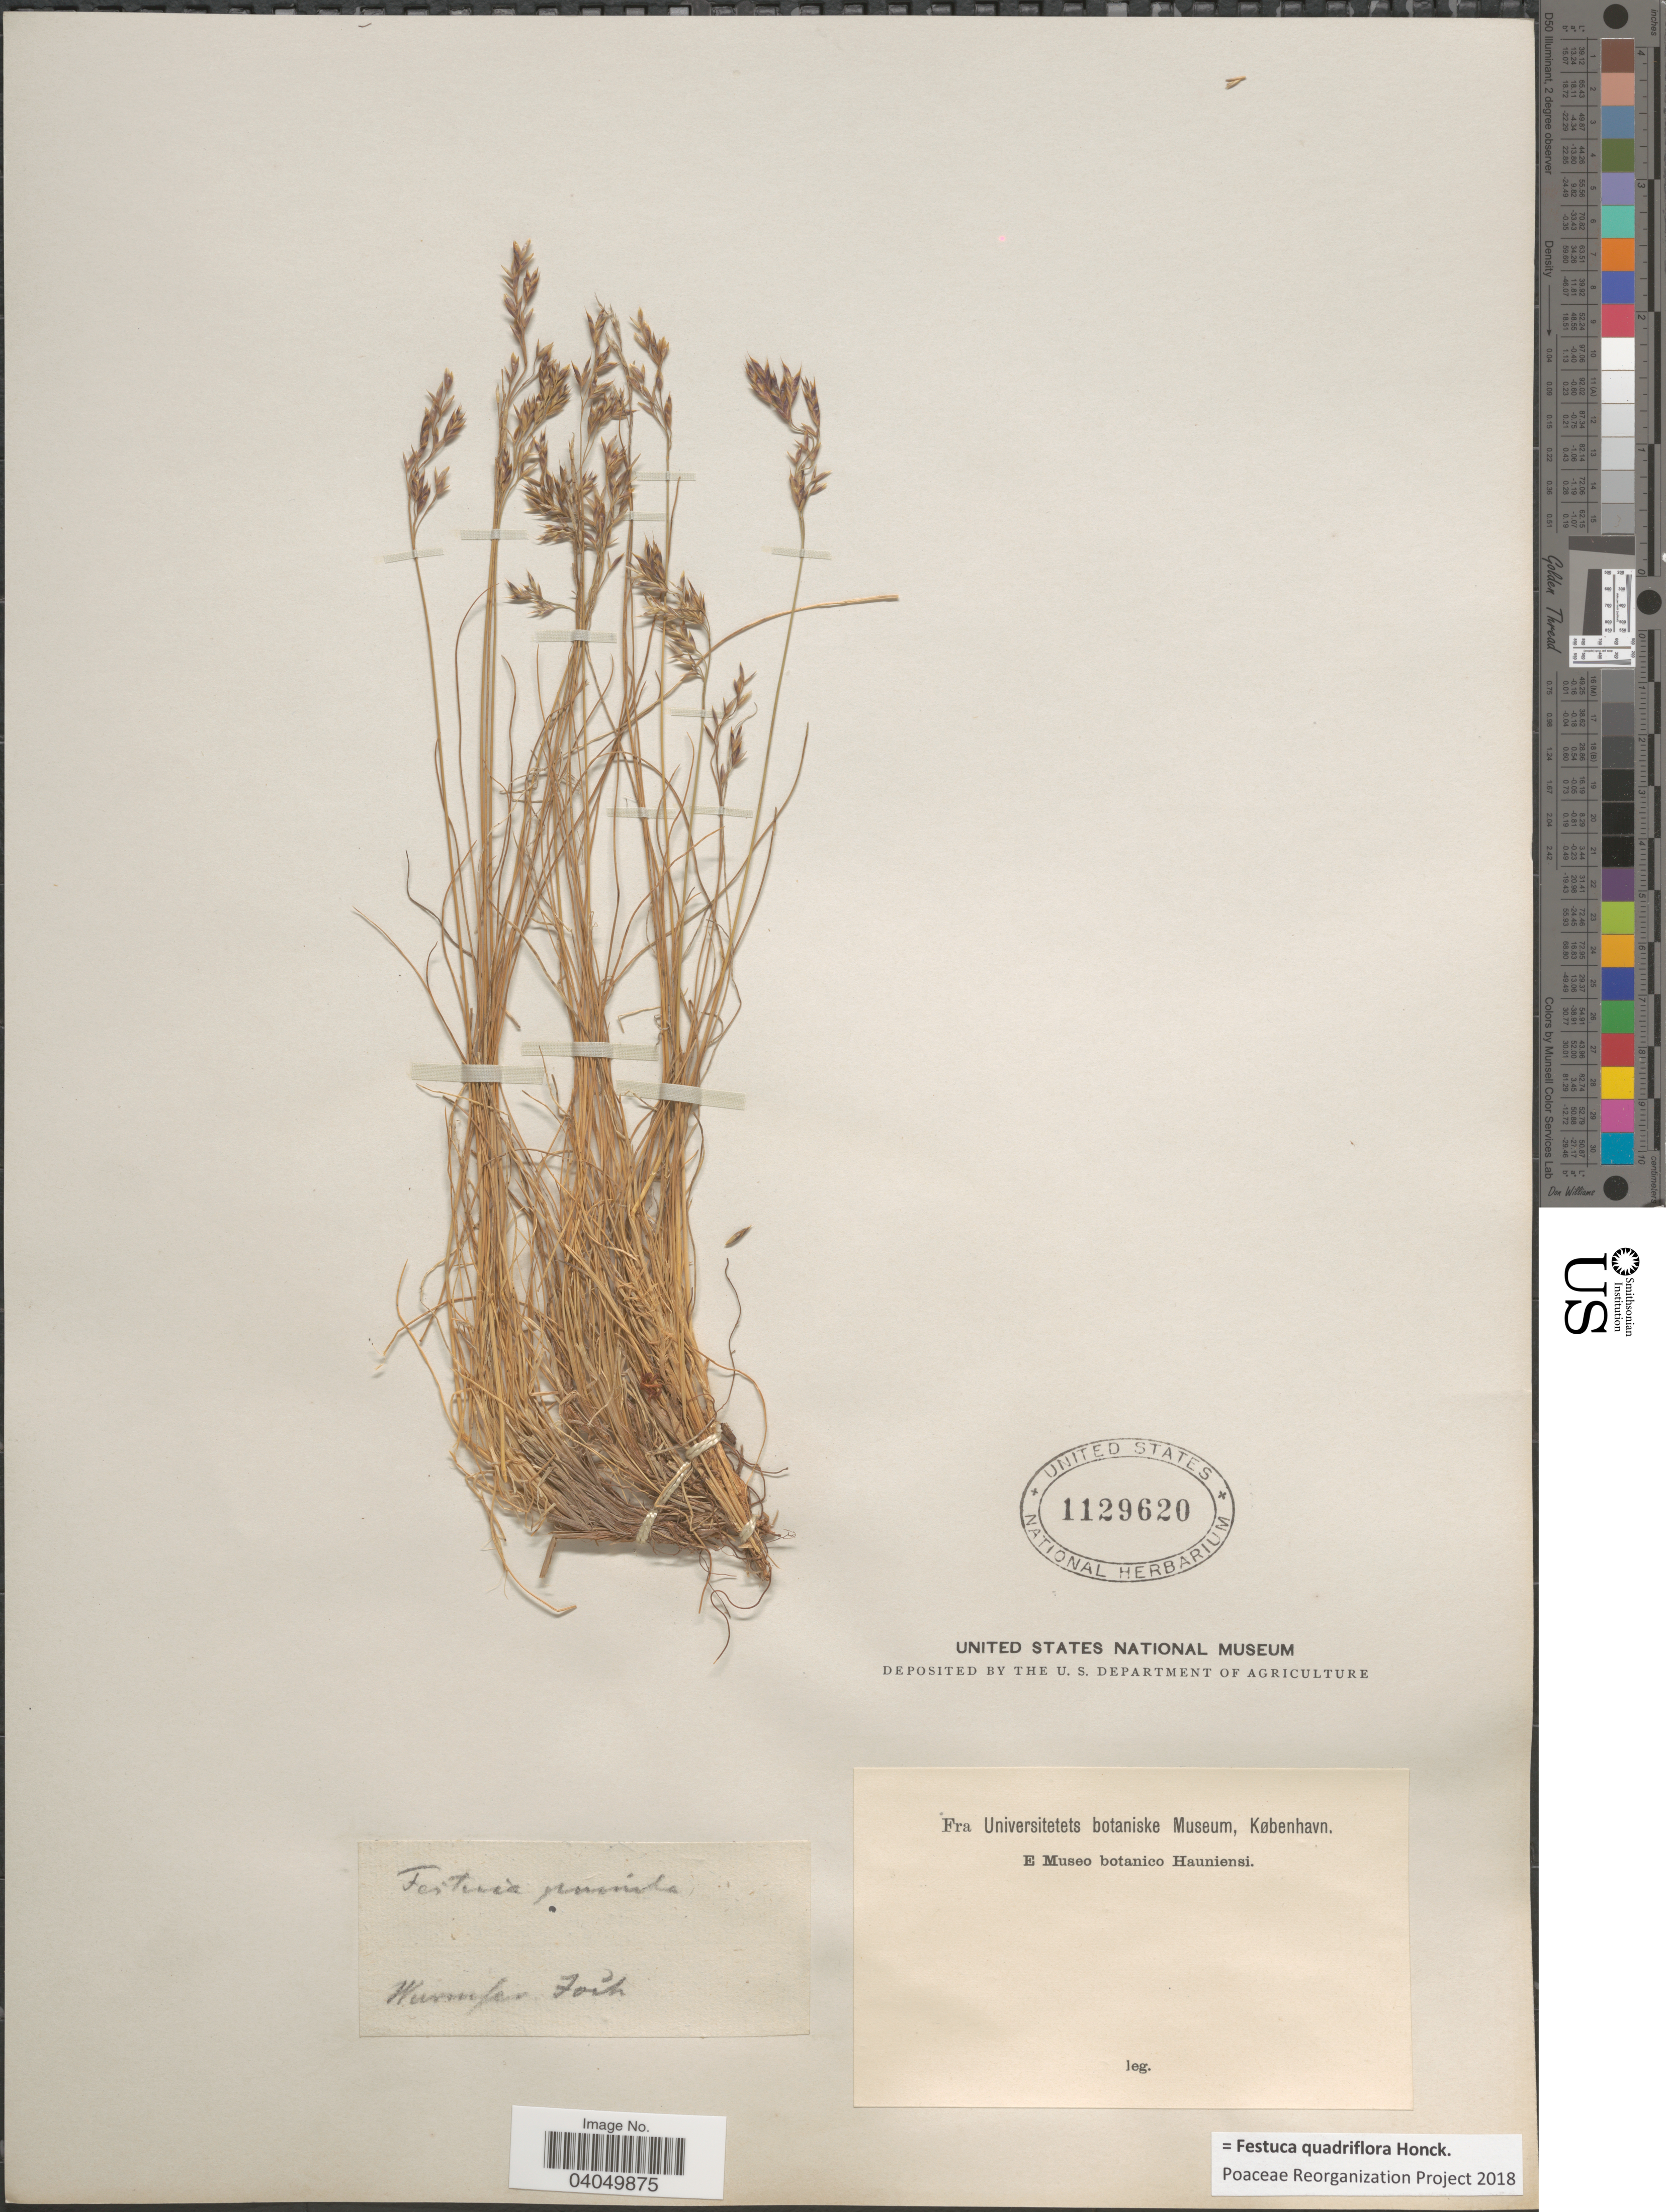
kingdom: Plantae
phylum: Tracheophyta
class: Liliopsida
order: Poales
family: Poaceae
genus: Festuca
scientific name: Festuca quadriflora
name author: Honck.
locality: Wurmfer Fort. [interpreted]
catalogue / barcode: US 1129620